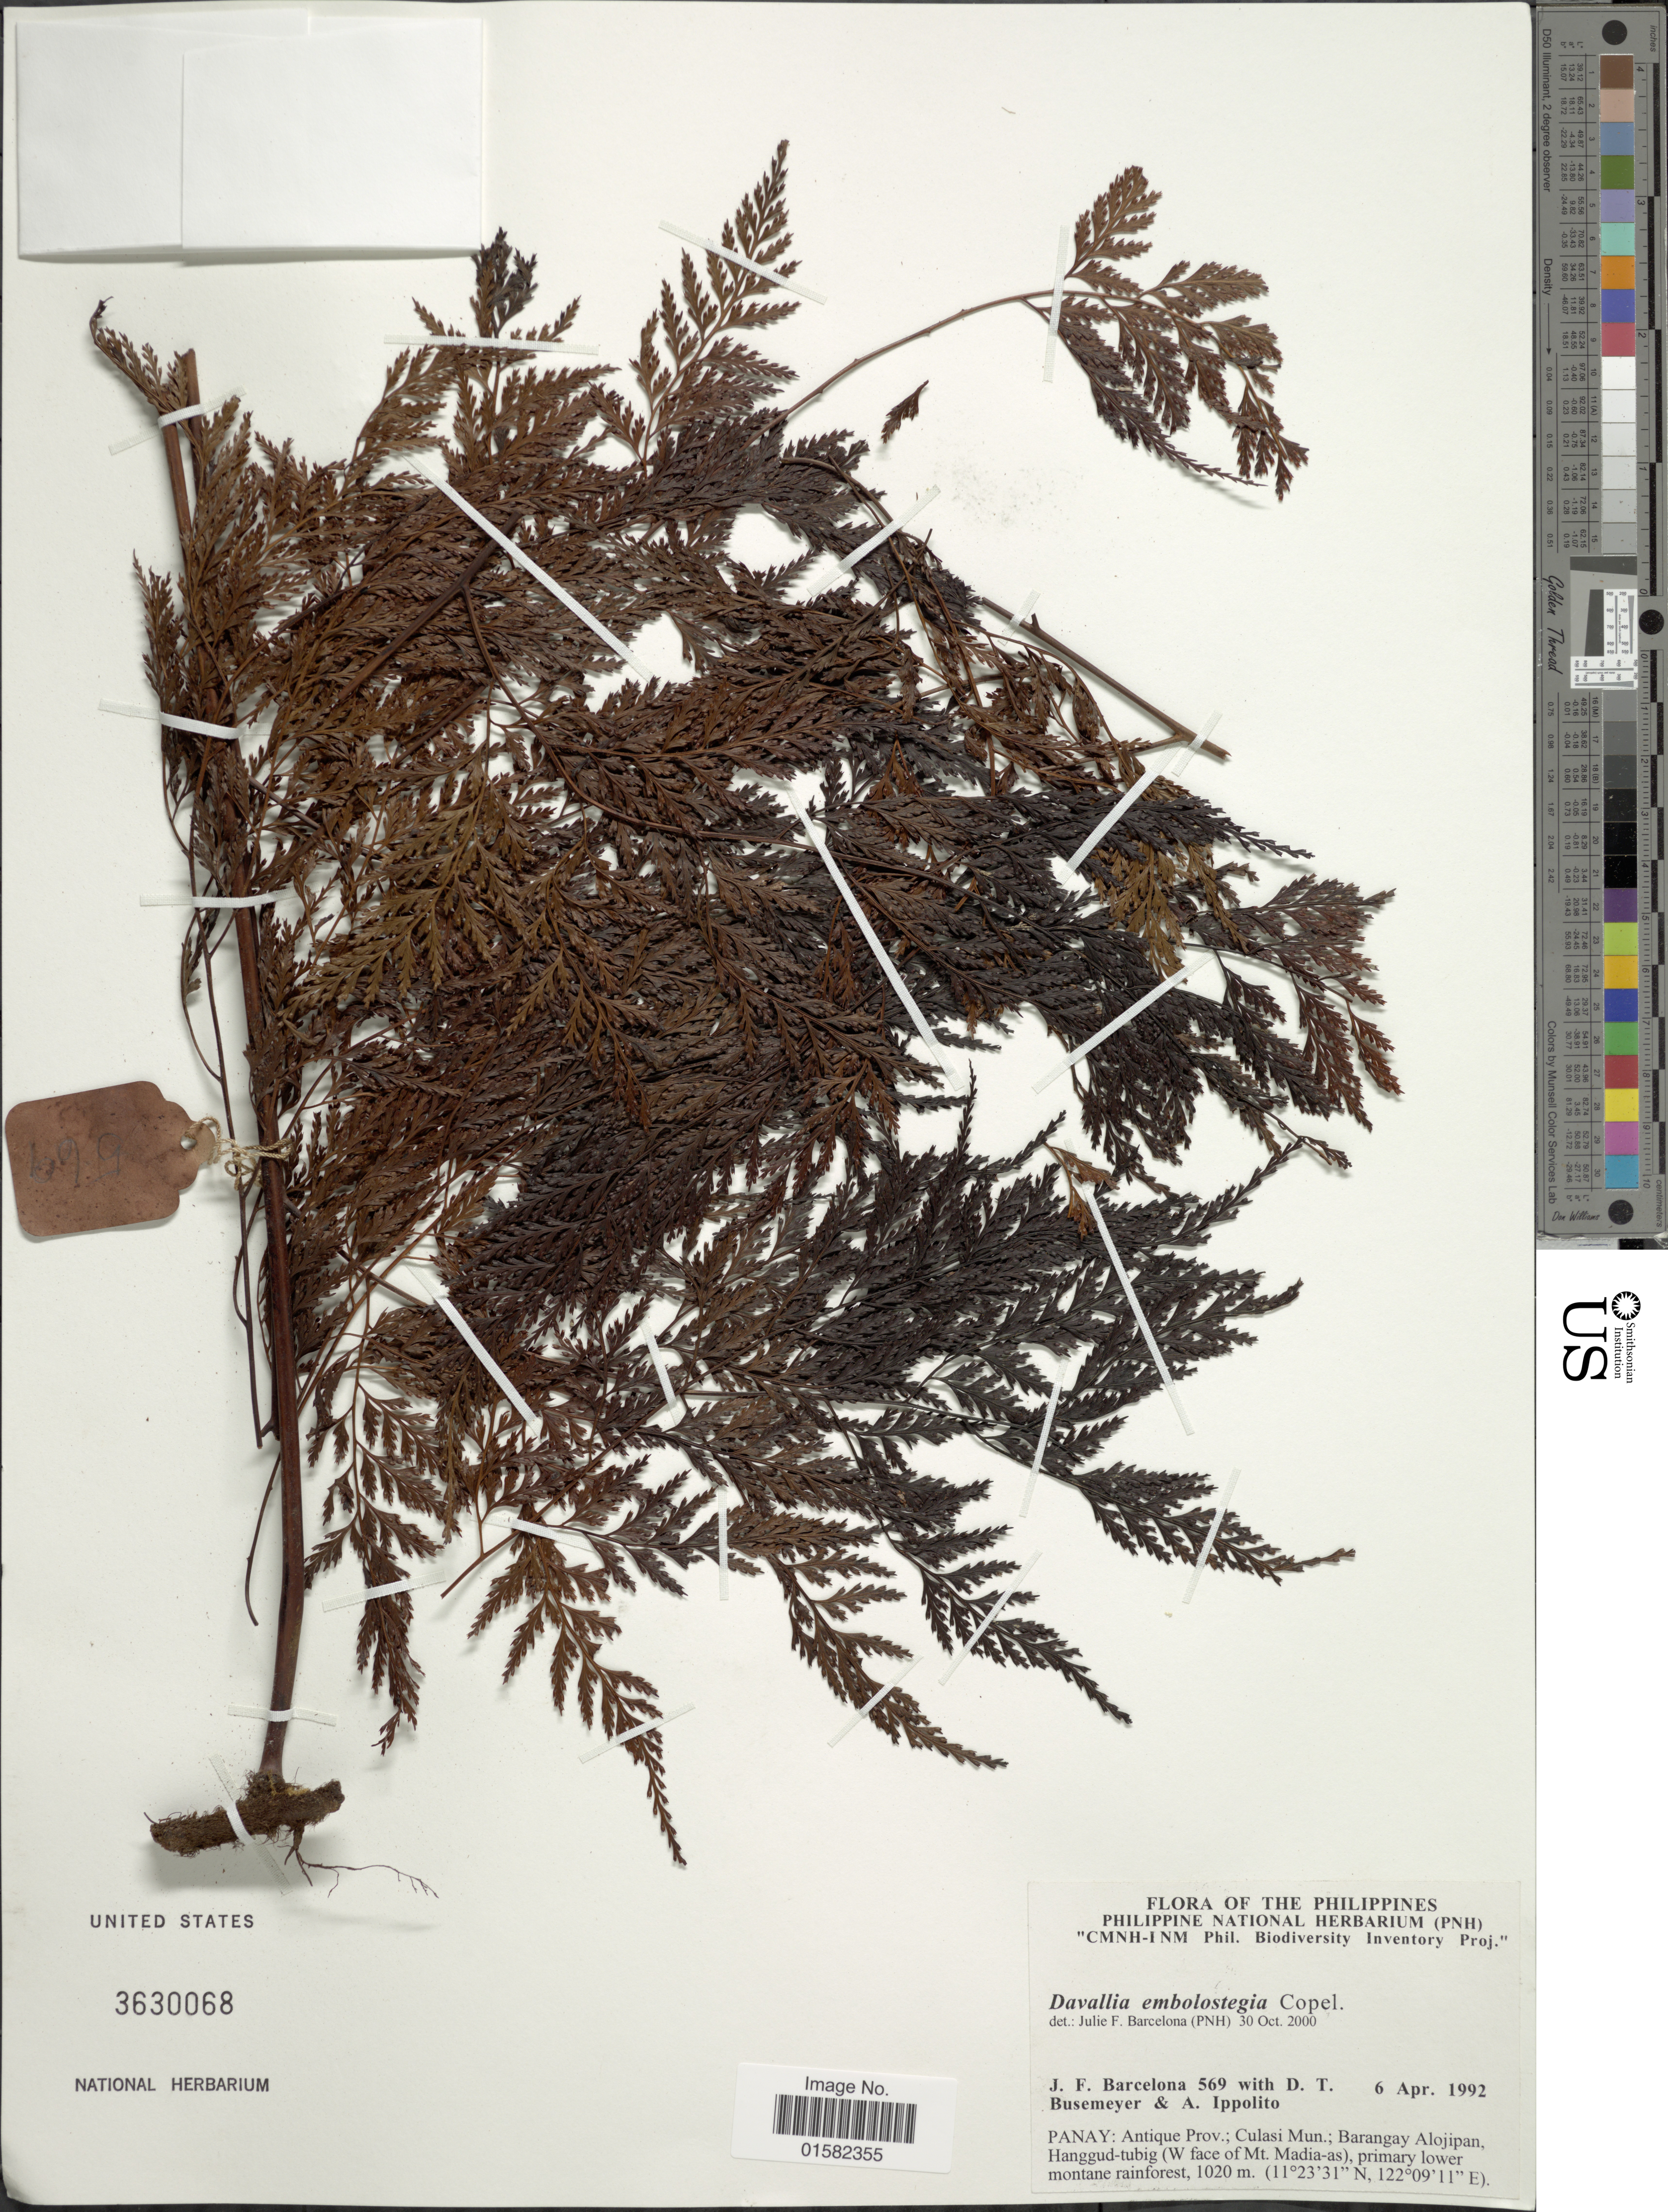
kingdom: Plantae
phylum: Tracheophyta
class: Polypodiopsida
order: Polypodiales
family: Davalliaceae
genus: Wibelia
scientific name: Wibelia embolostegia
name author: (Colla) M. Kato & Tsutsumi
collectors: J. F. Barcelona, D. Busemeyer & A. Ippolito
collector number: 569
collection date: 1992-04-06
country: Philippines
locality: Panay: Antique Prov.; Culasi Mun; barrangay Alojipan, Hanggud-tubig (W face of Mt. Madia-as)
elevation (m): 1020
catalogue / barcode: US 3630068